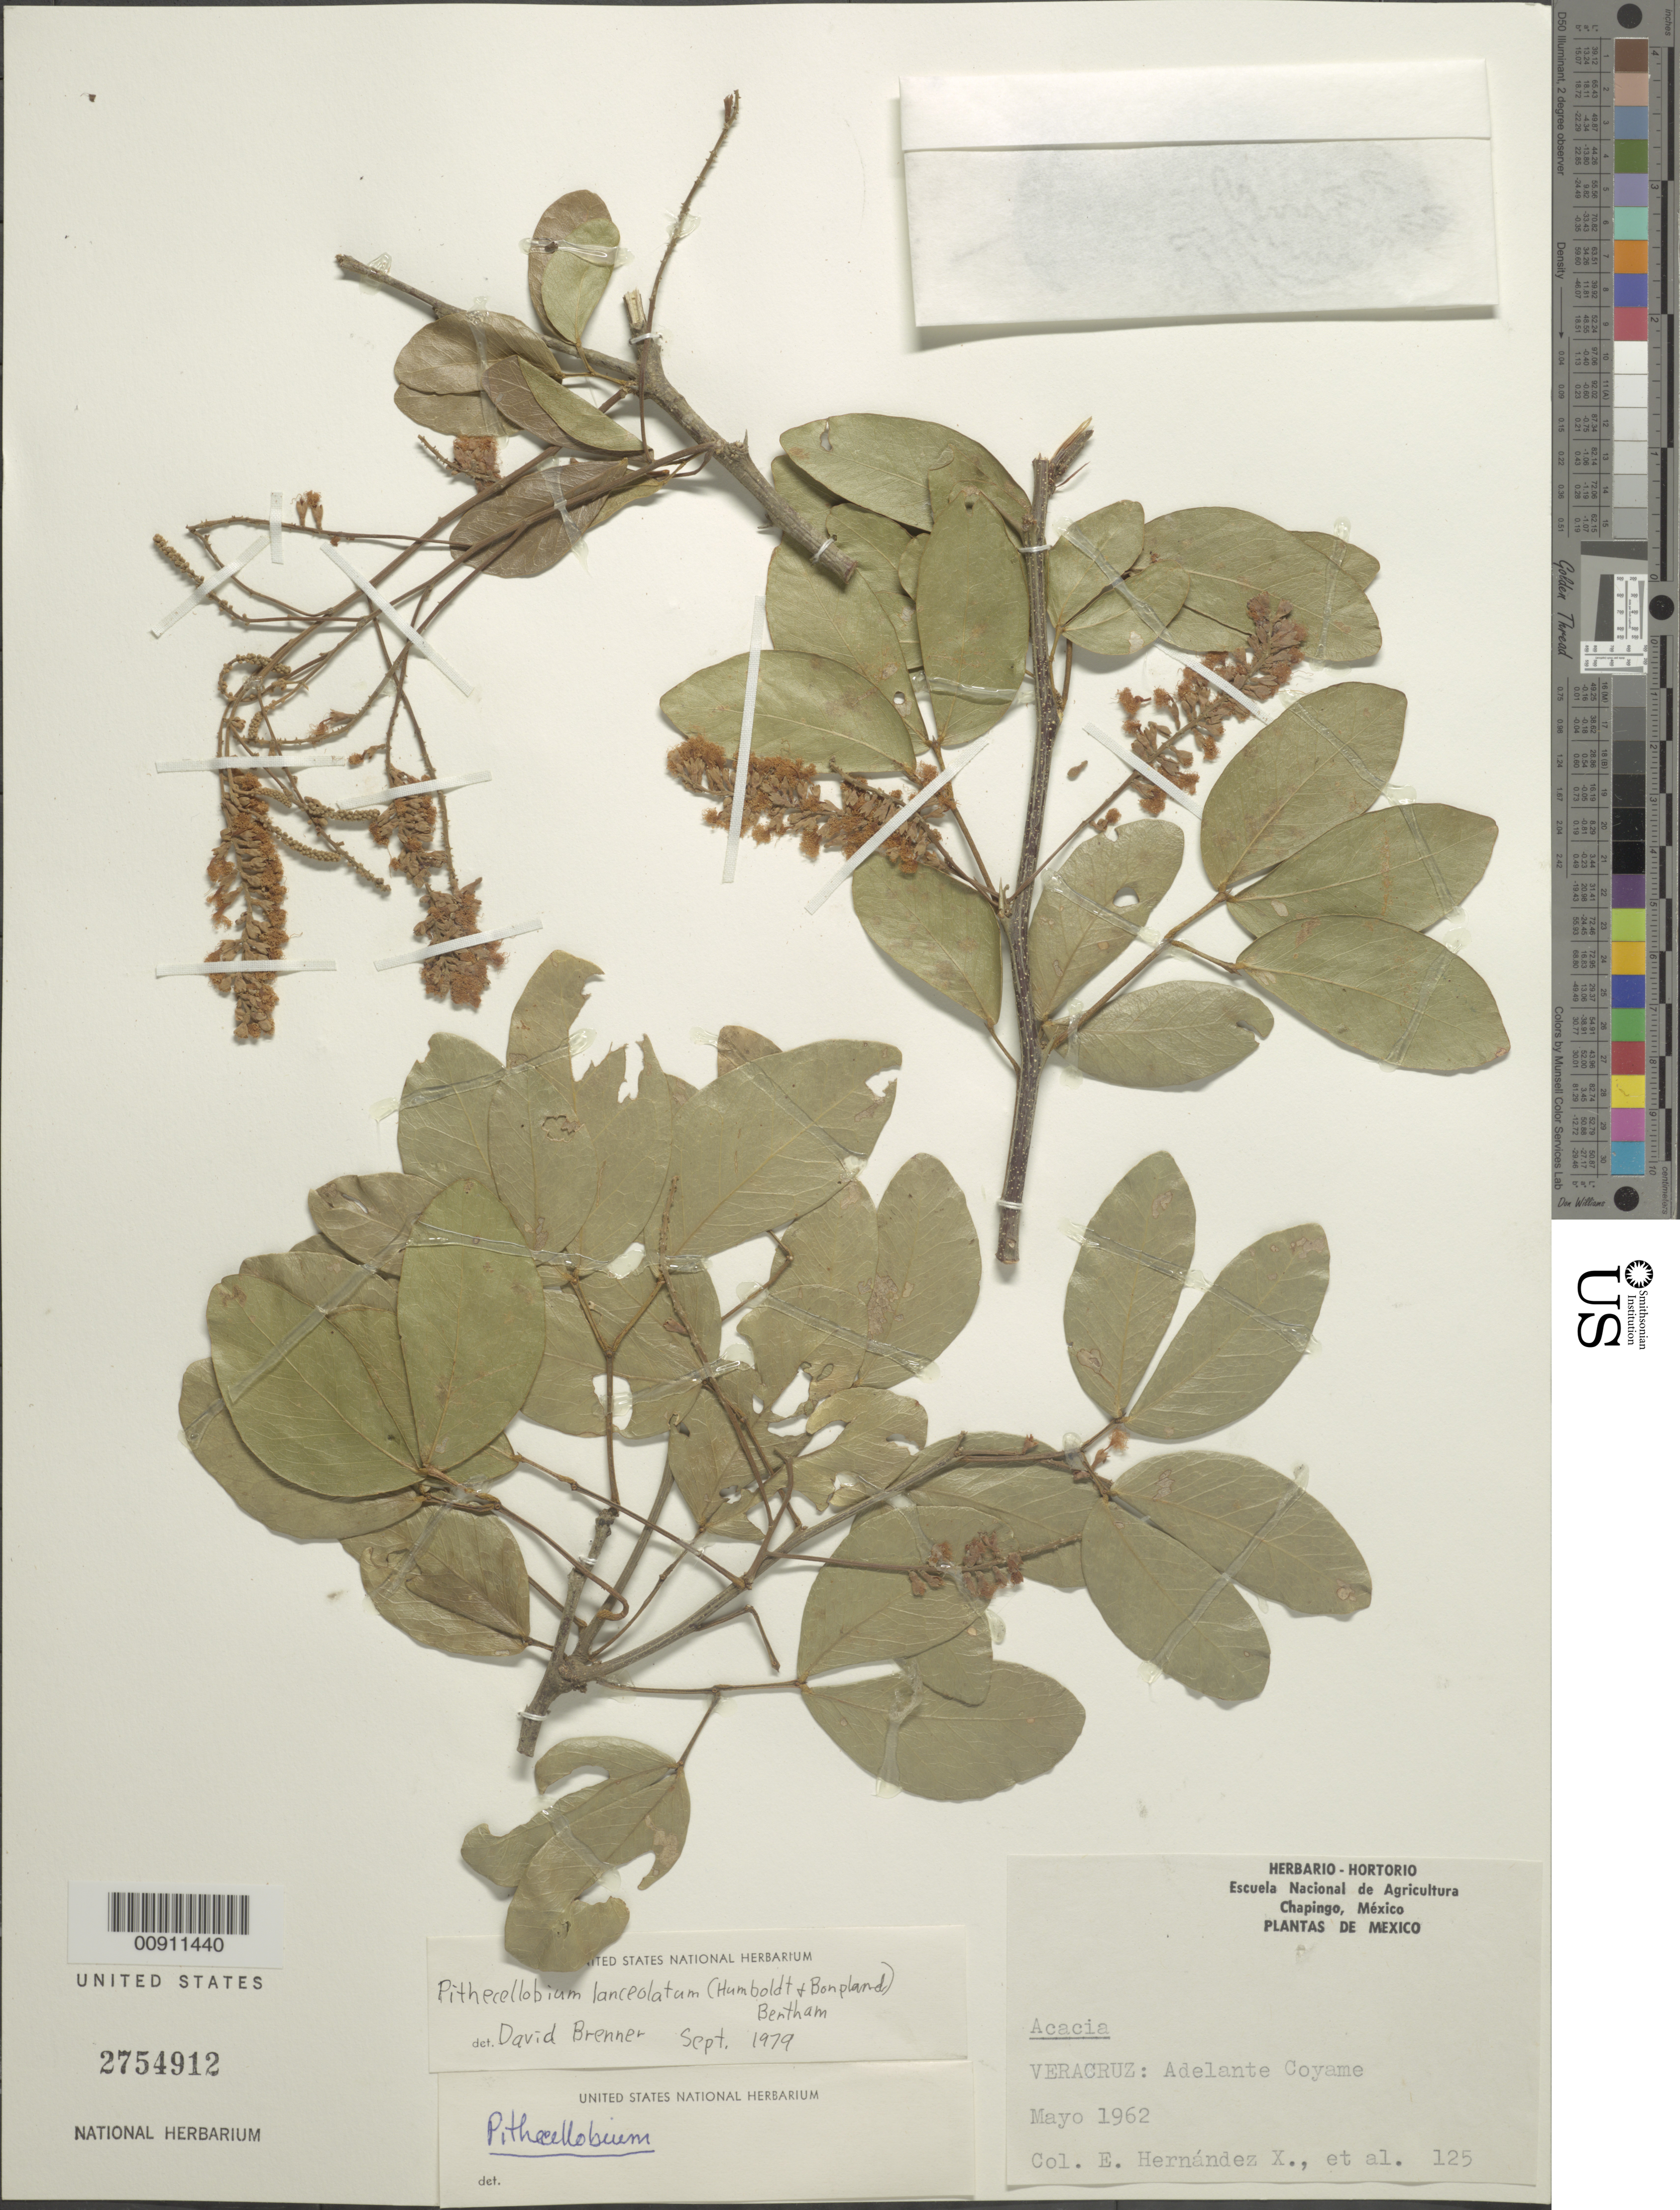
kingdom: Plantae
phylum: Tracheophyta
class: Magnoliopsida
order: Fabales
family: Fabaceae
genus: Pithecellobium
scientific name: Pithecellobium lanceolatum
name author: (Humb. & Bonpl. ex Willd.) Benth.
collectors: E. I. Hernández-X. & et al.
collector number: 125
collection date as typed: May 1962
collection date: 1962-05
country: Mexico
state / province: Veracruz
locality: Veracruz: Adelante Coyame.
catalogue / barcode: US 2754912